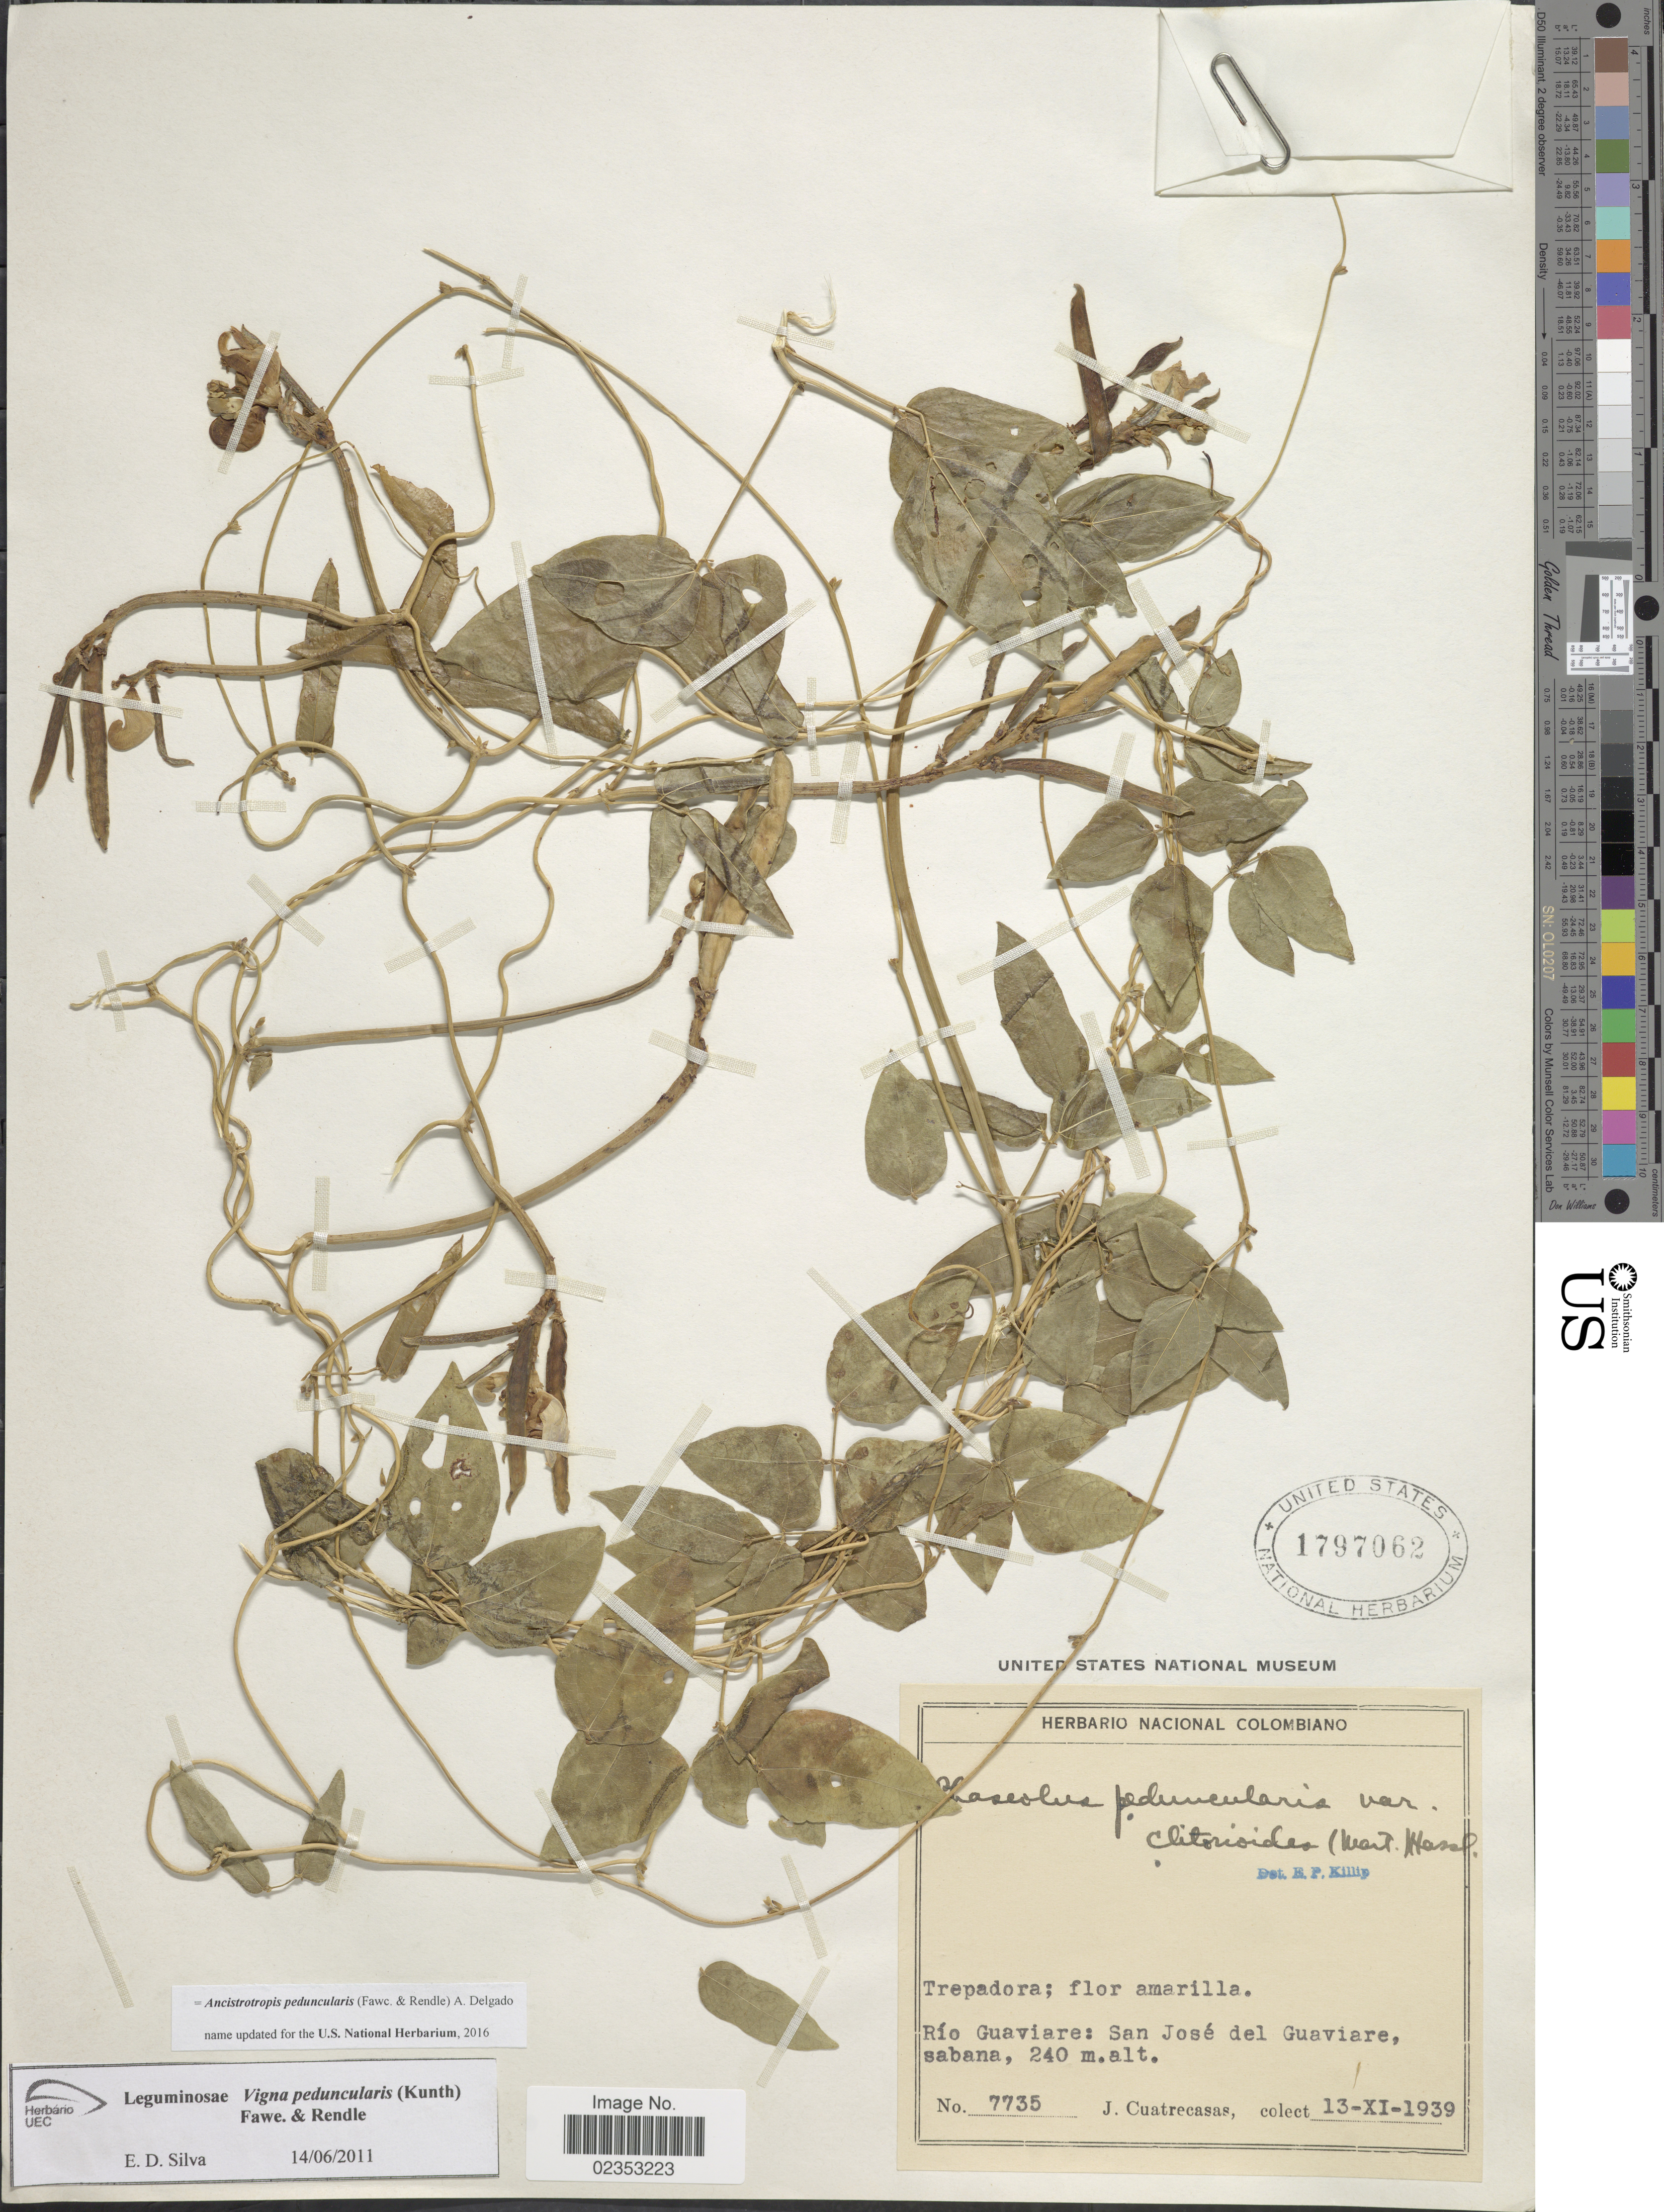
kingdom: Plantae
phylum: Tracheophyta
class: Magnoliopsida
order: Fabales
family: Fabaceae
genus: Ancistrotropis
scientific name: Ancistrotropis peduncularis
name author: (Fawc. & Rendle) A. Delgado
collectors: J. Cuatrecasas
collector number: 7735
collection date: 1939-11-13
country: Colombia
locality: Rio Guaviare: San Jose del Guaviare, sabana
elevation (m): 240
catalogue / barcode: US 1797062